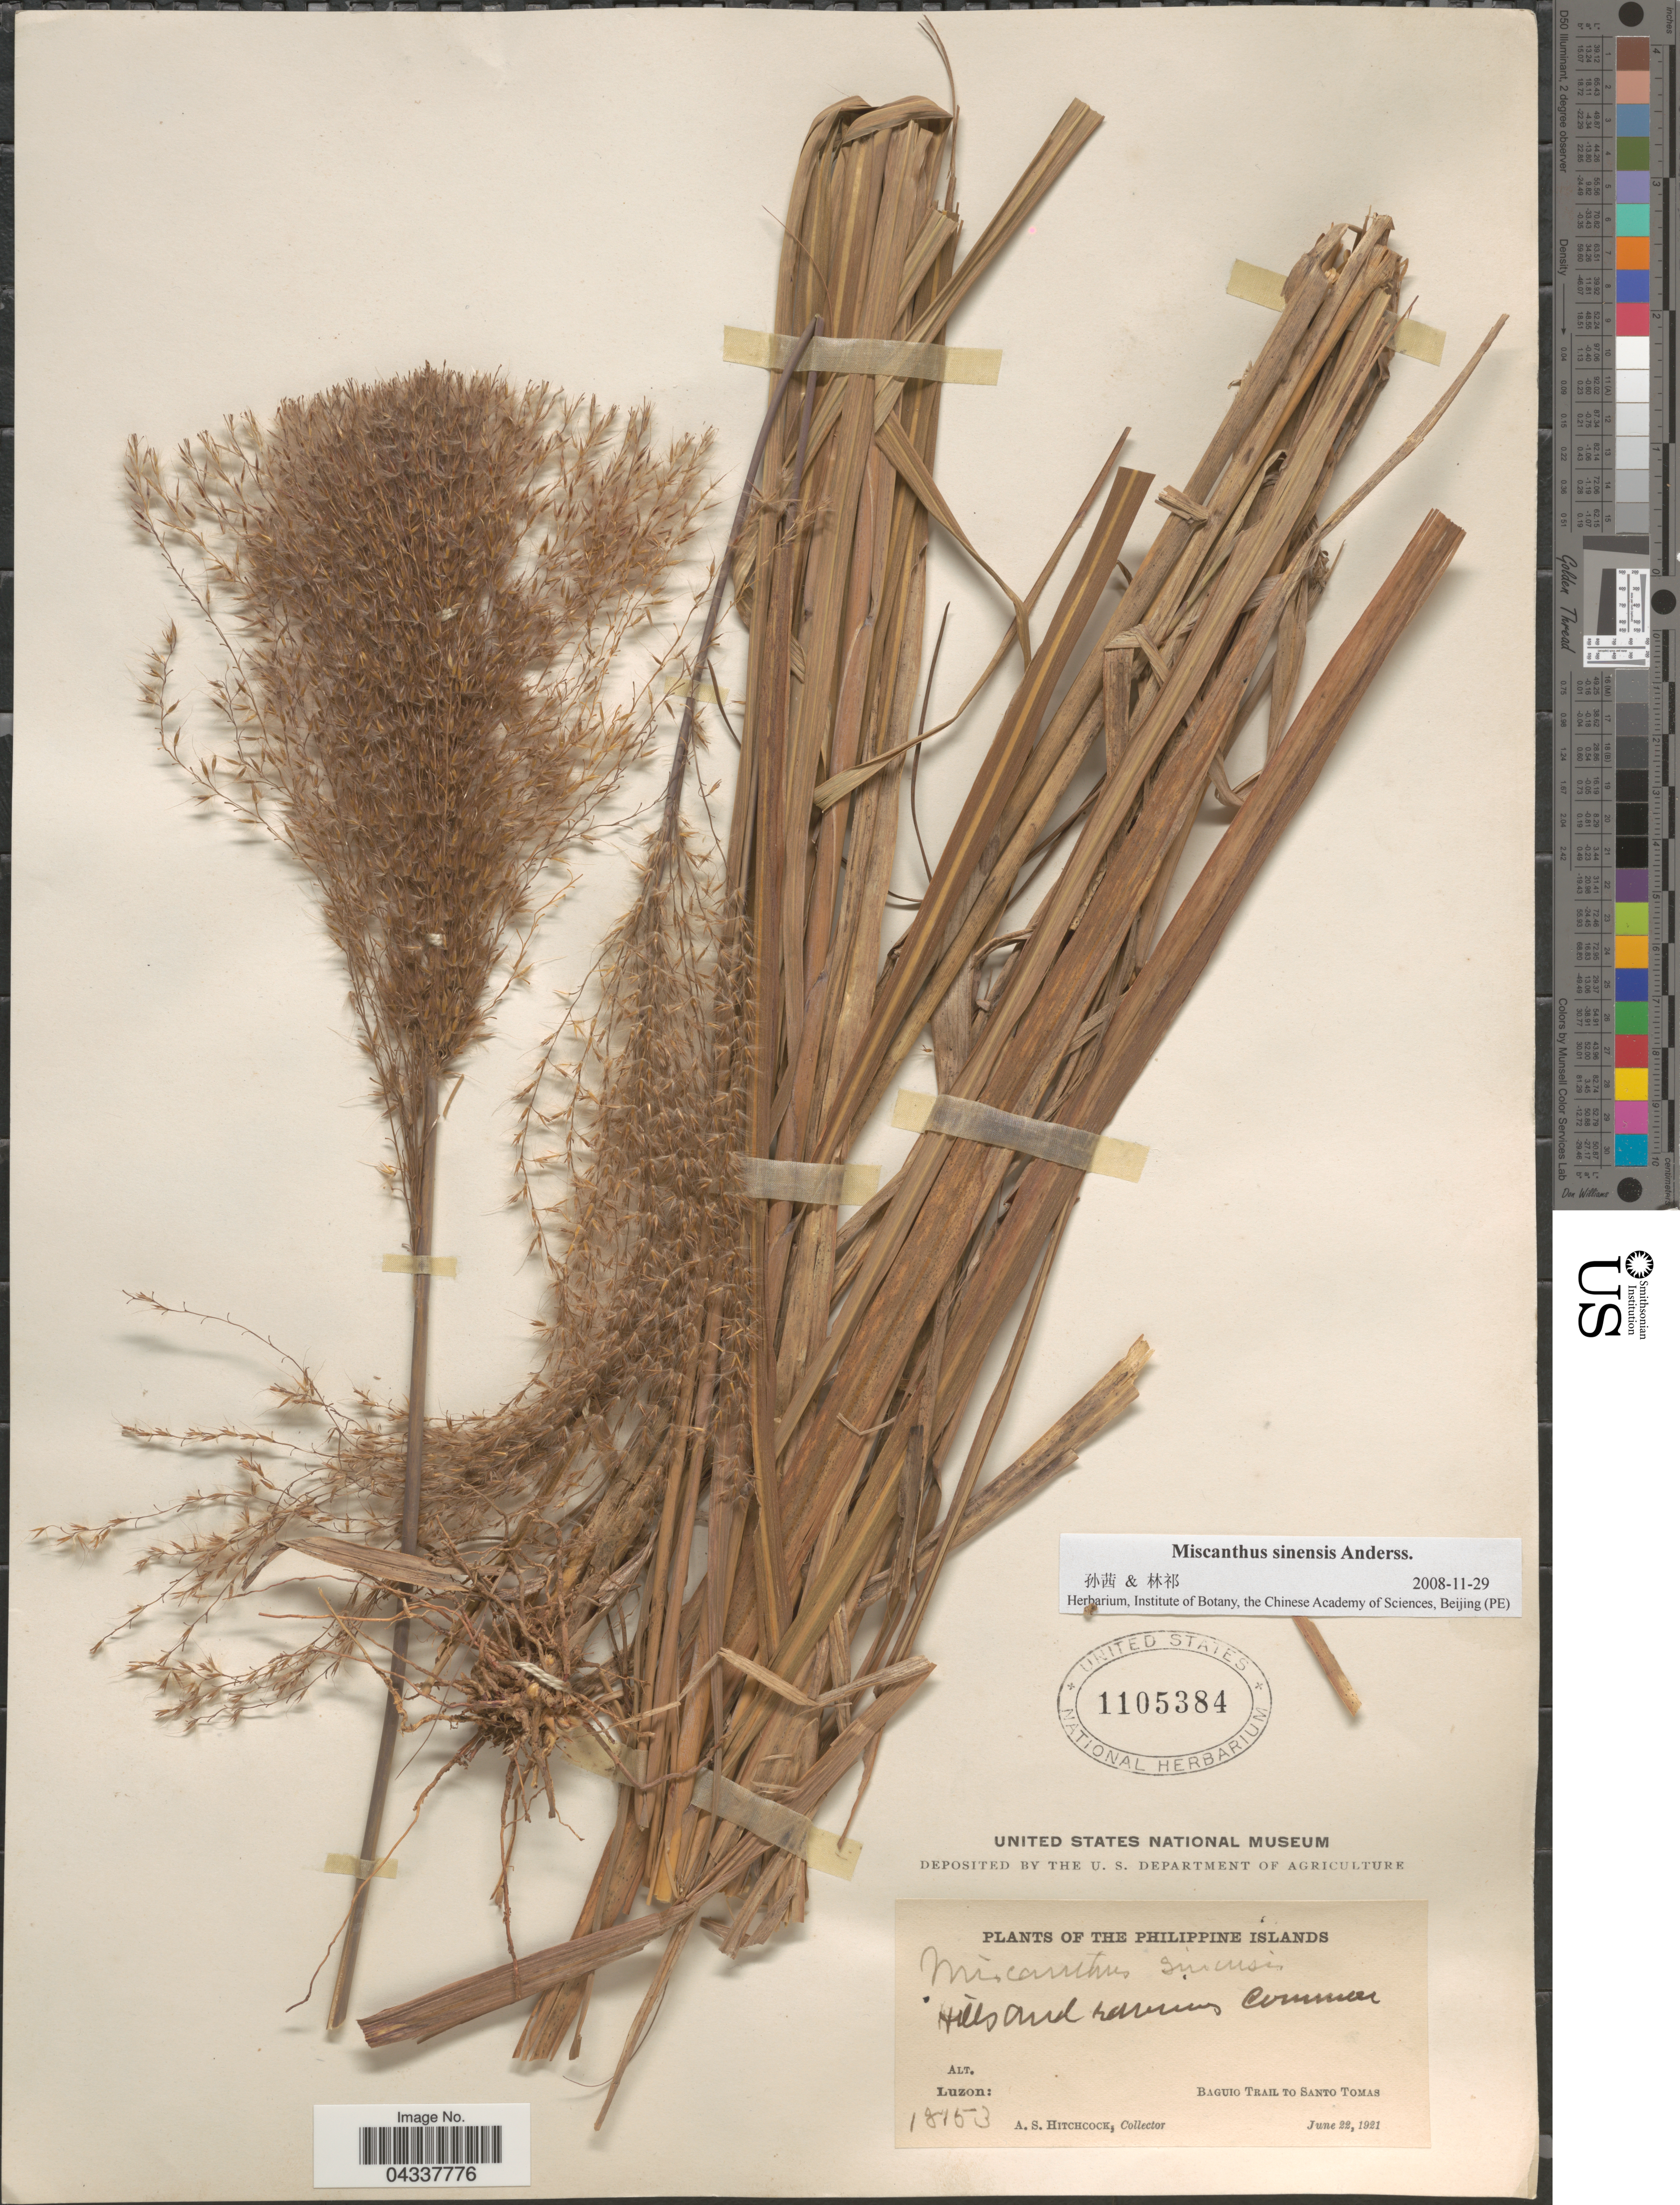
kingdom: Plantae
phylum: Tracheophyta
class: Liliopsida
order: Poales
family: Poaceae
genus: Miscanthus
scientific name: Miscanthus sinensis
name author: Andersson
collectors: A. S. Hitchcock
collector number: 18153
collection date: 1921-06-22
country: Philippines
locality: Philippine Islands. Luzon: Baguio Trail to Santo Tomas.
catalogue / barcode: US 1105384